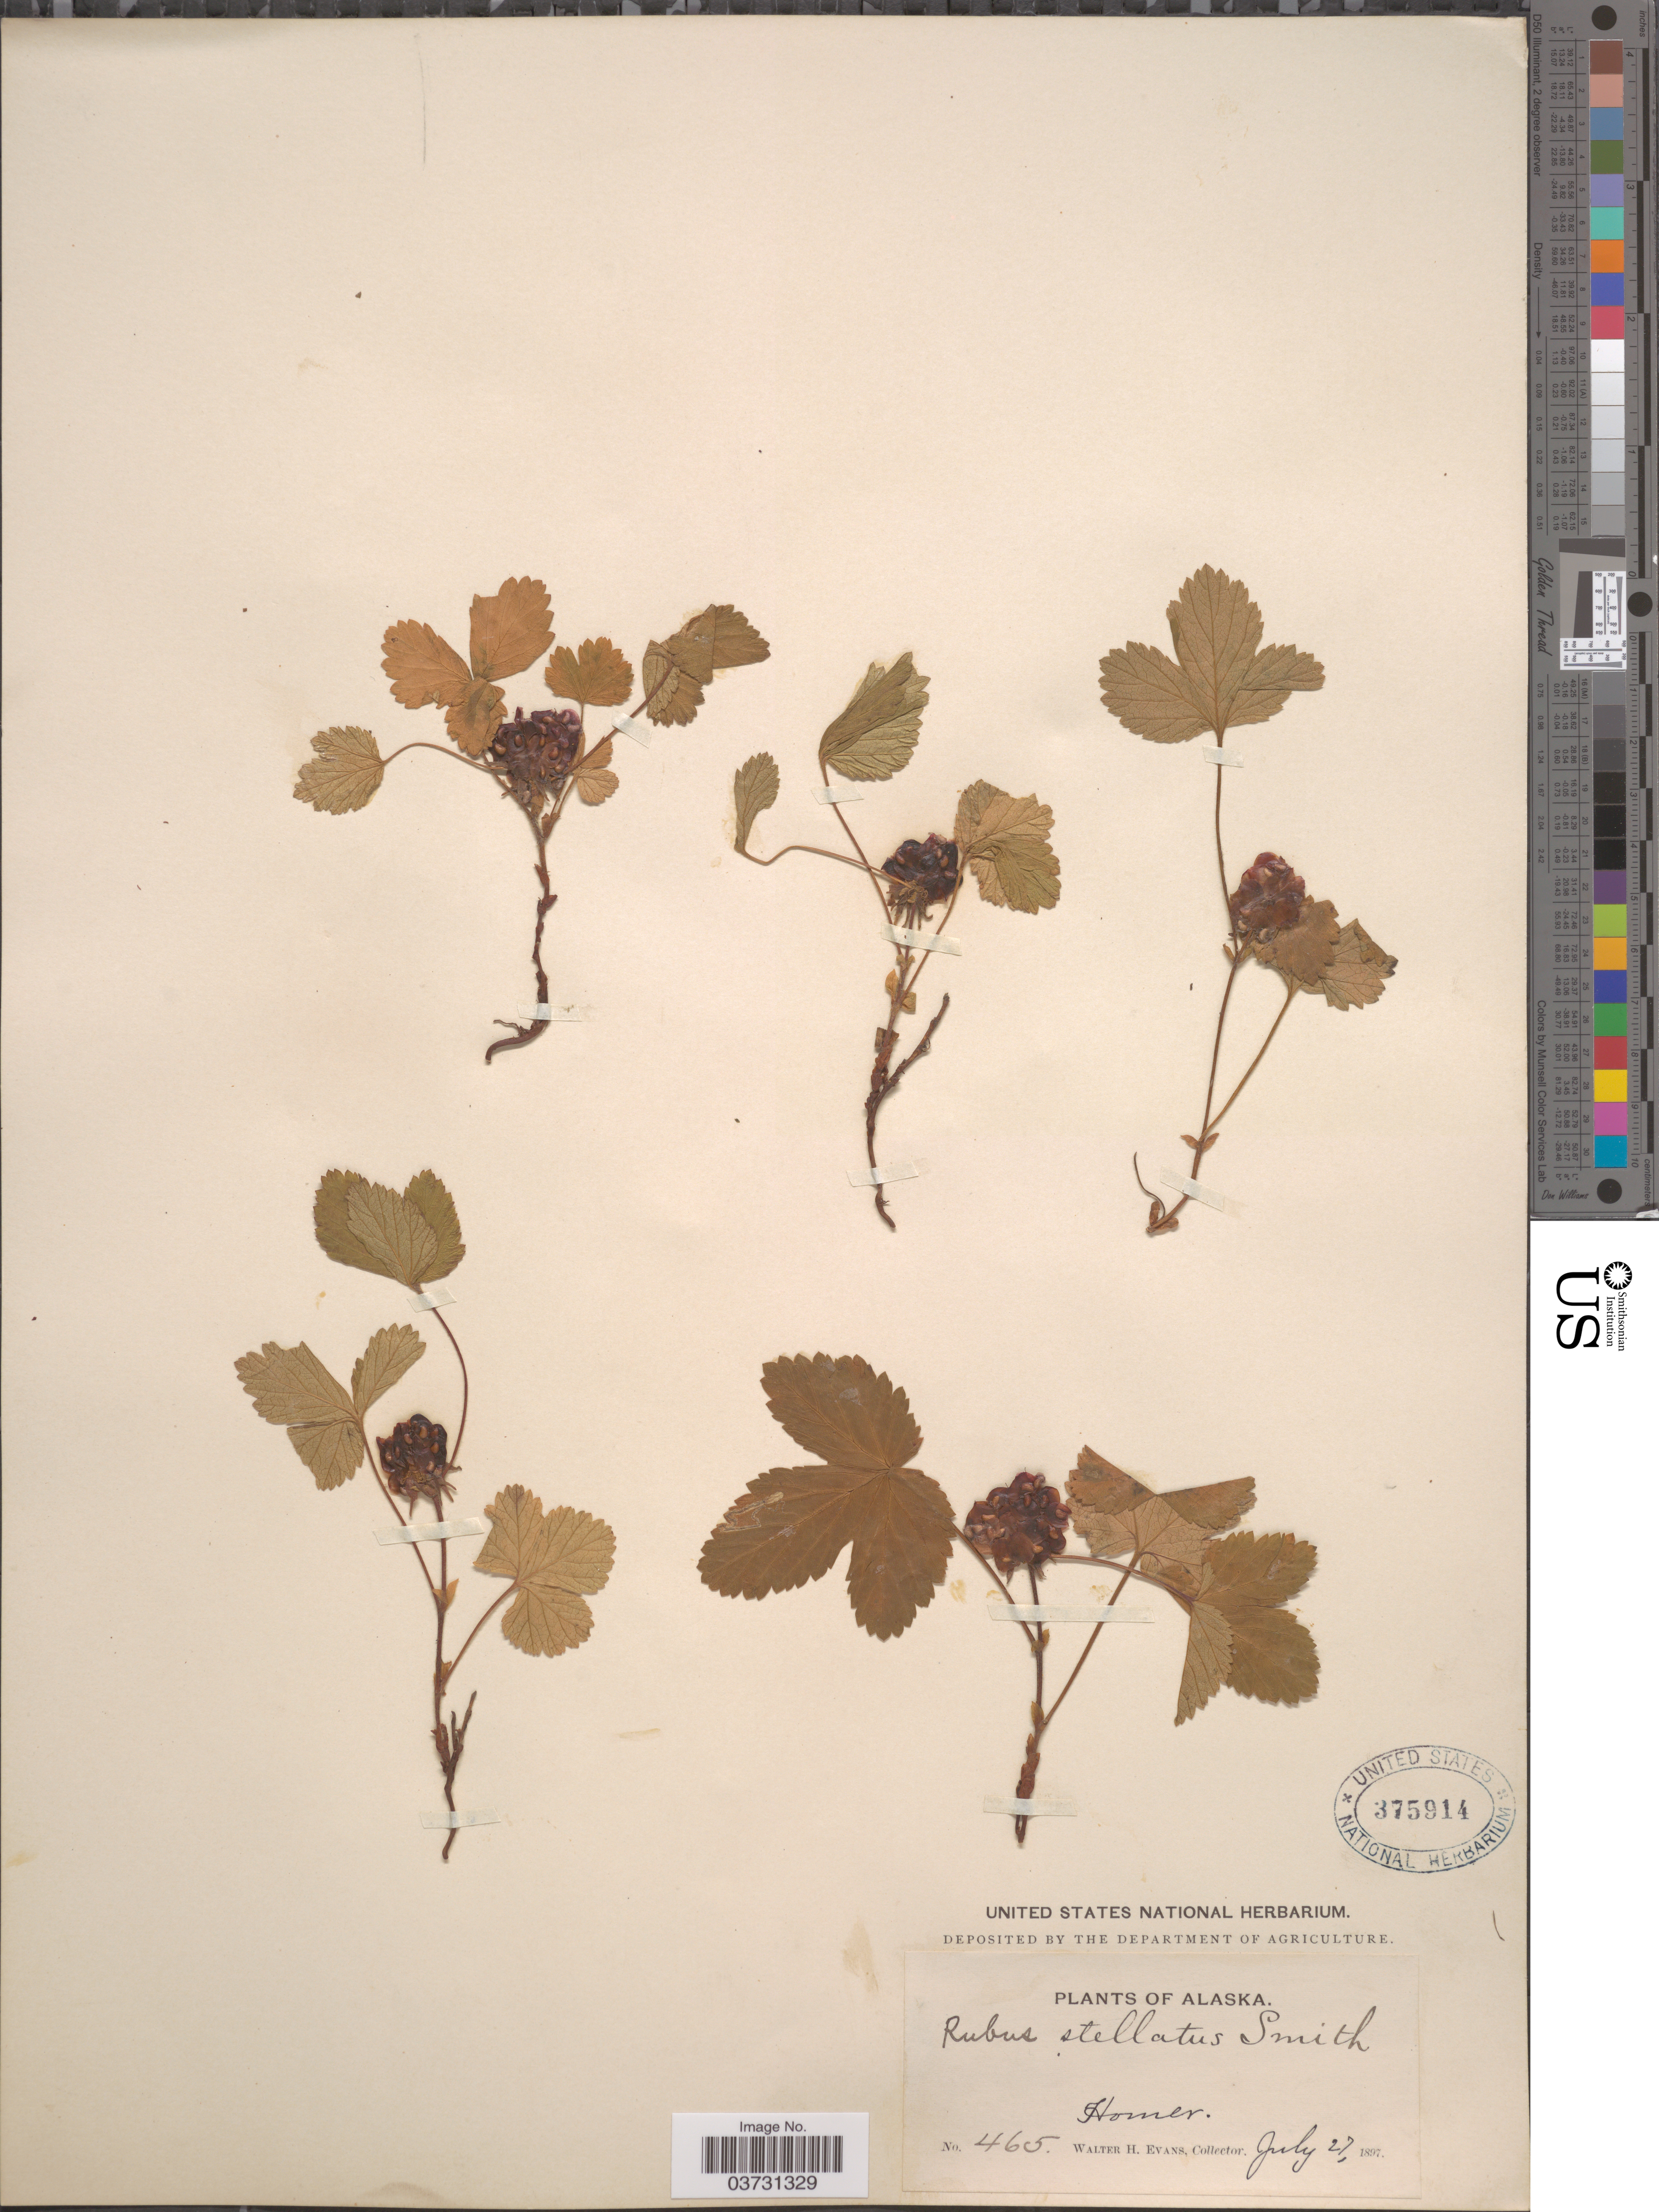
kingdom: Plantae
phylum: Tracheophyta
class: Magnoliopsida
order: Rosales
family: Rosaceae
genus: Rubus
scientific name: Rubus stellatus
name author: Sm.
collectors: W. H. Evans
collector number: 465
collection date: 1897-07-27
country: United States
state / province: Alaska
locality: Homer.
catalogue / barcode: US 375914